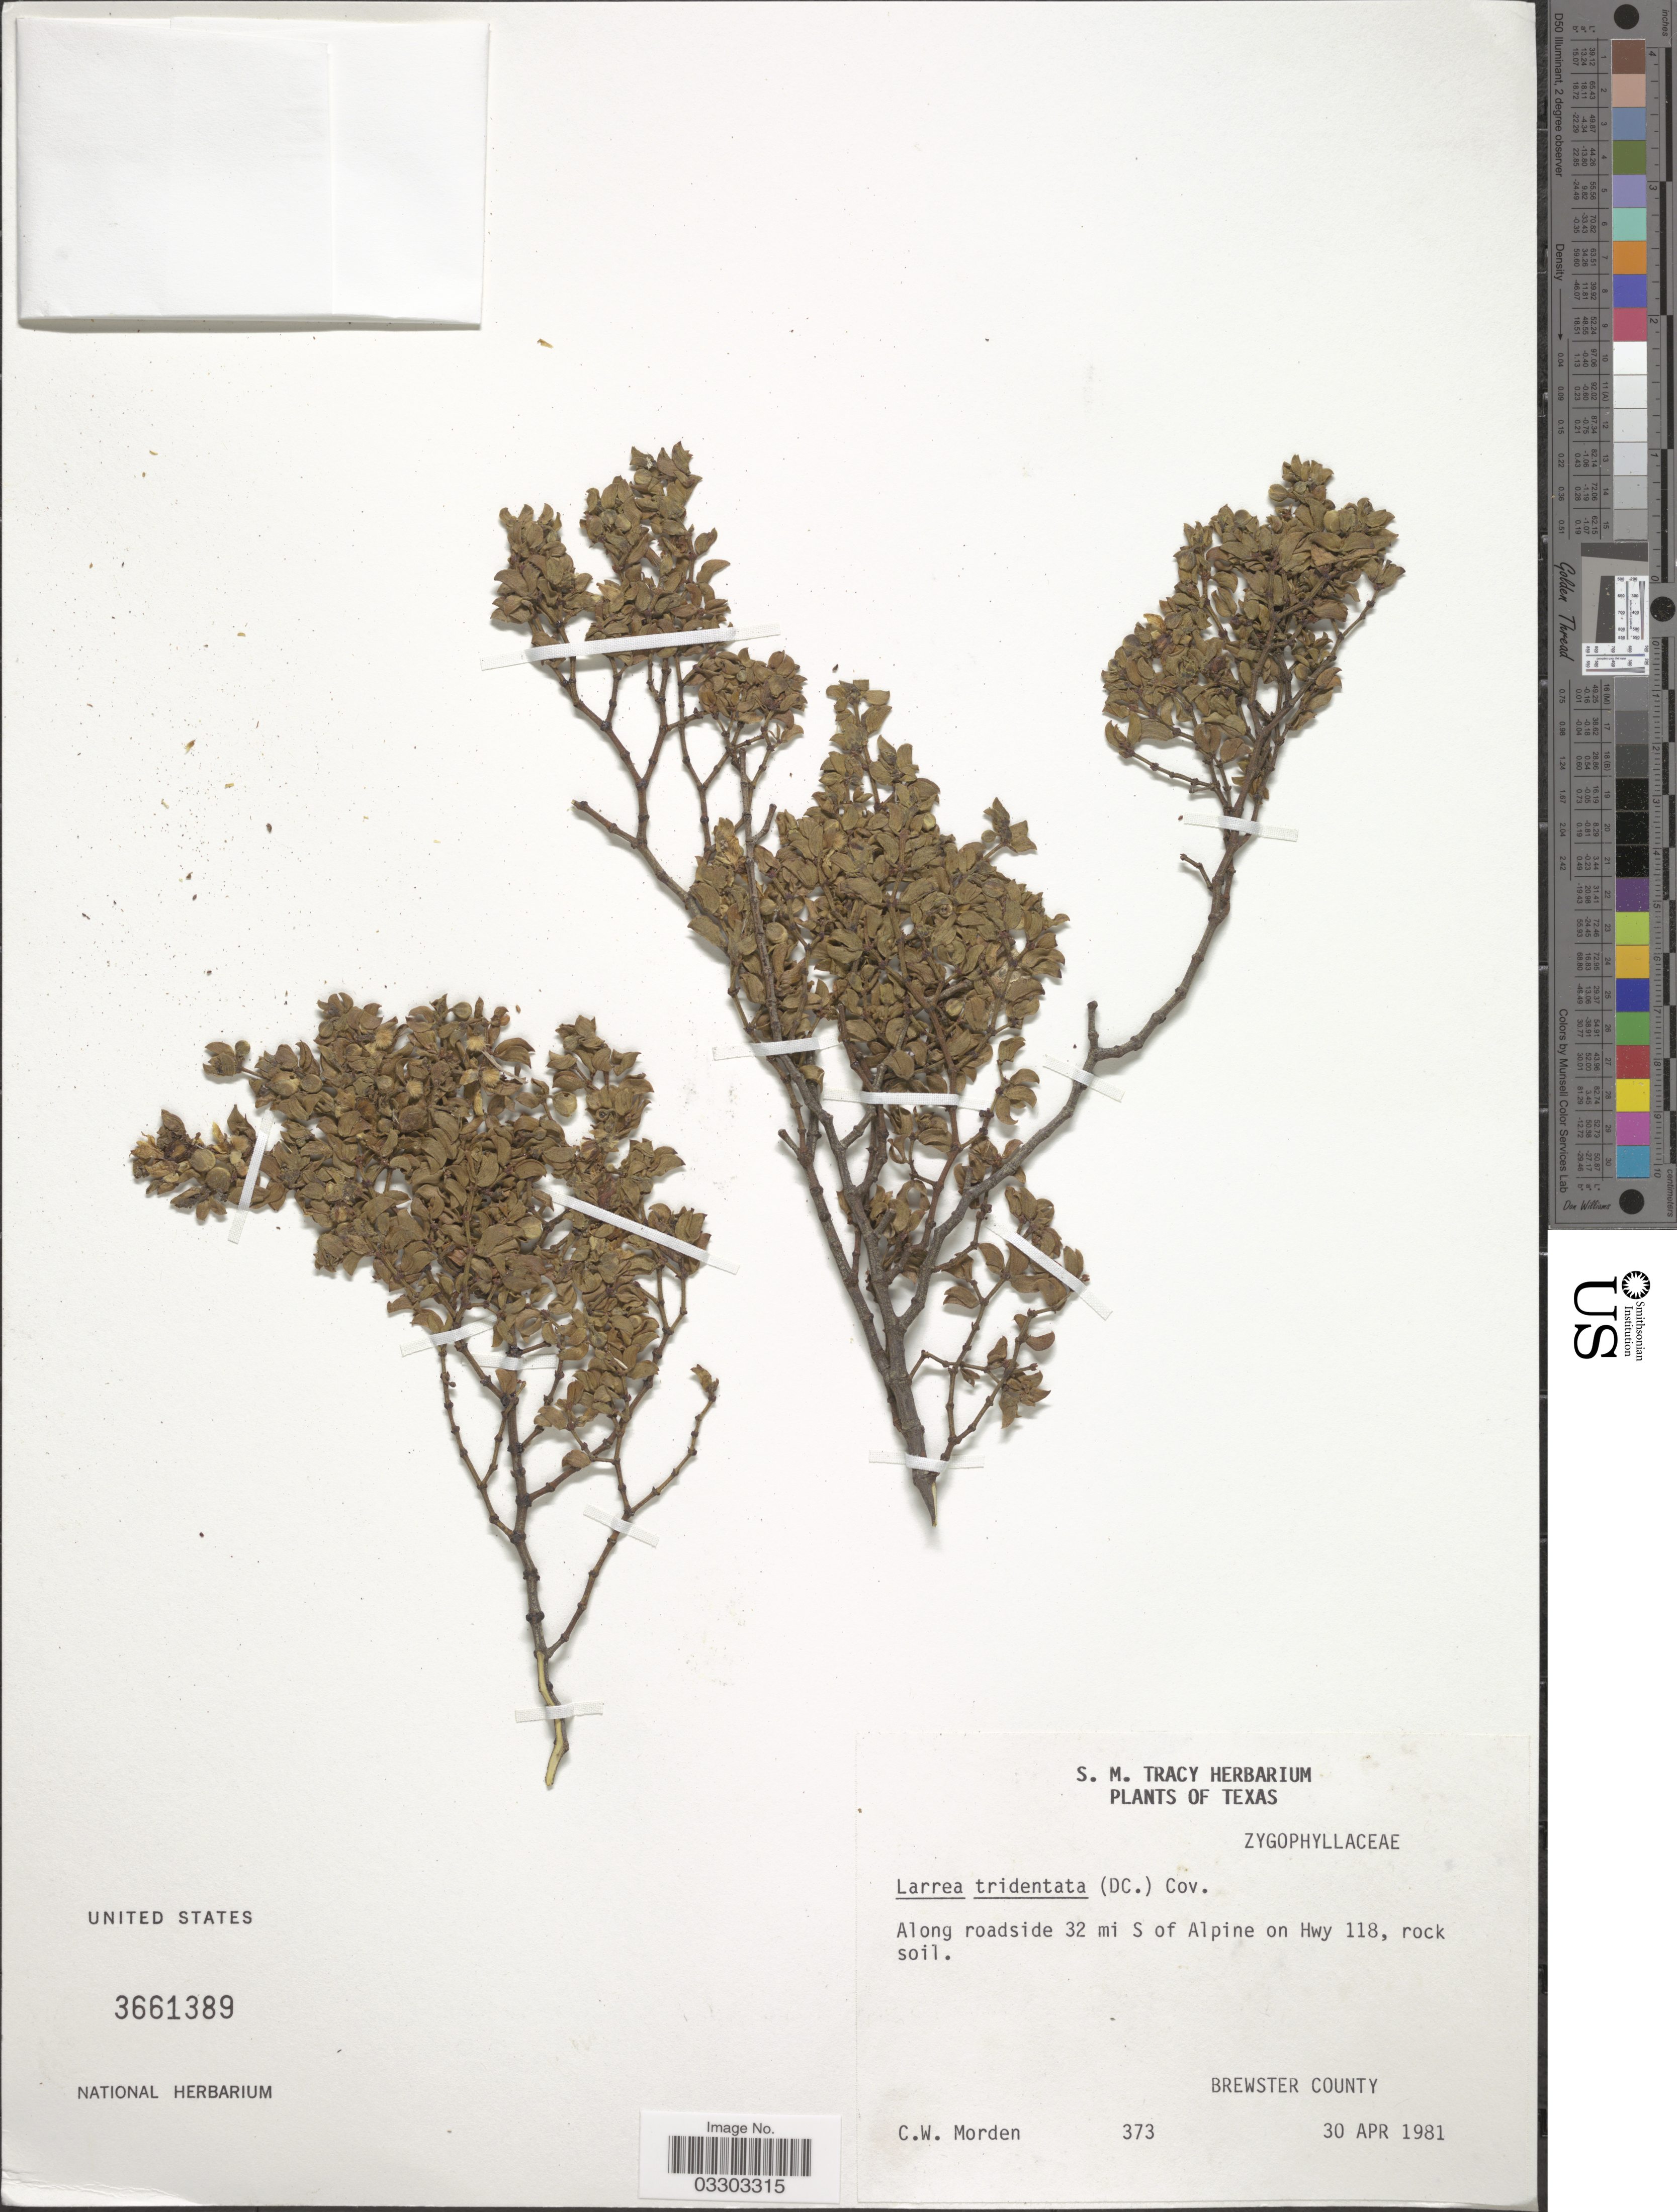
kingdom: Plantae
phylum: Tracheophyta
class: Magnoliopsida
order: Zygophyllales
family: Zygophyllaceae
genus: Larrea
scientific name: Larrea tridentata var. tridentata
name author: (Sessé & Moc. ex DC.) Coville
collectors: C. Morden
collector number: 373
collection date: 1981-04-30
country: United States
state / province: Texas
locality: Along roadside 32 mi S of Alpine on Hwy 118. Brewster County.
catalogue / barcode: US 3661389